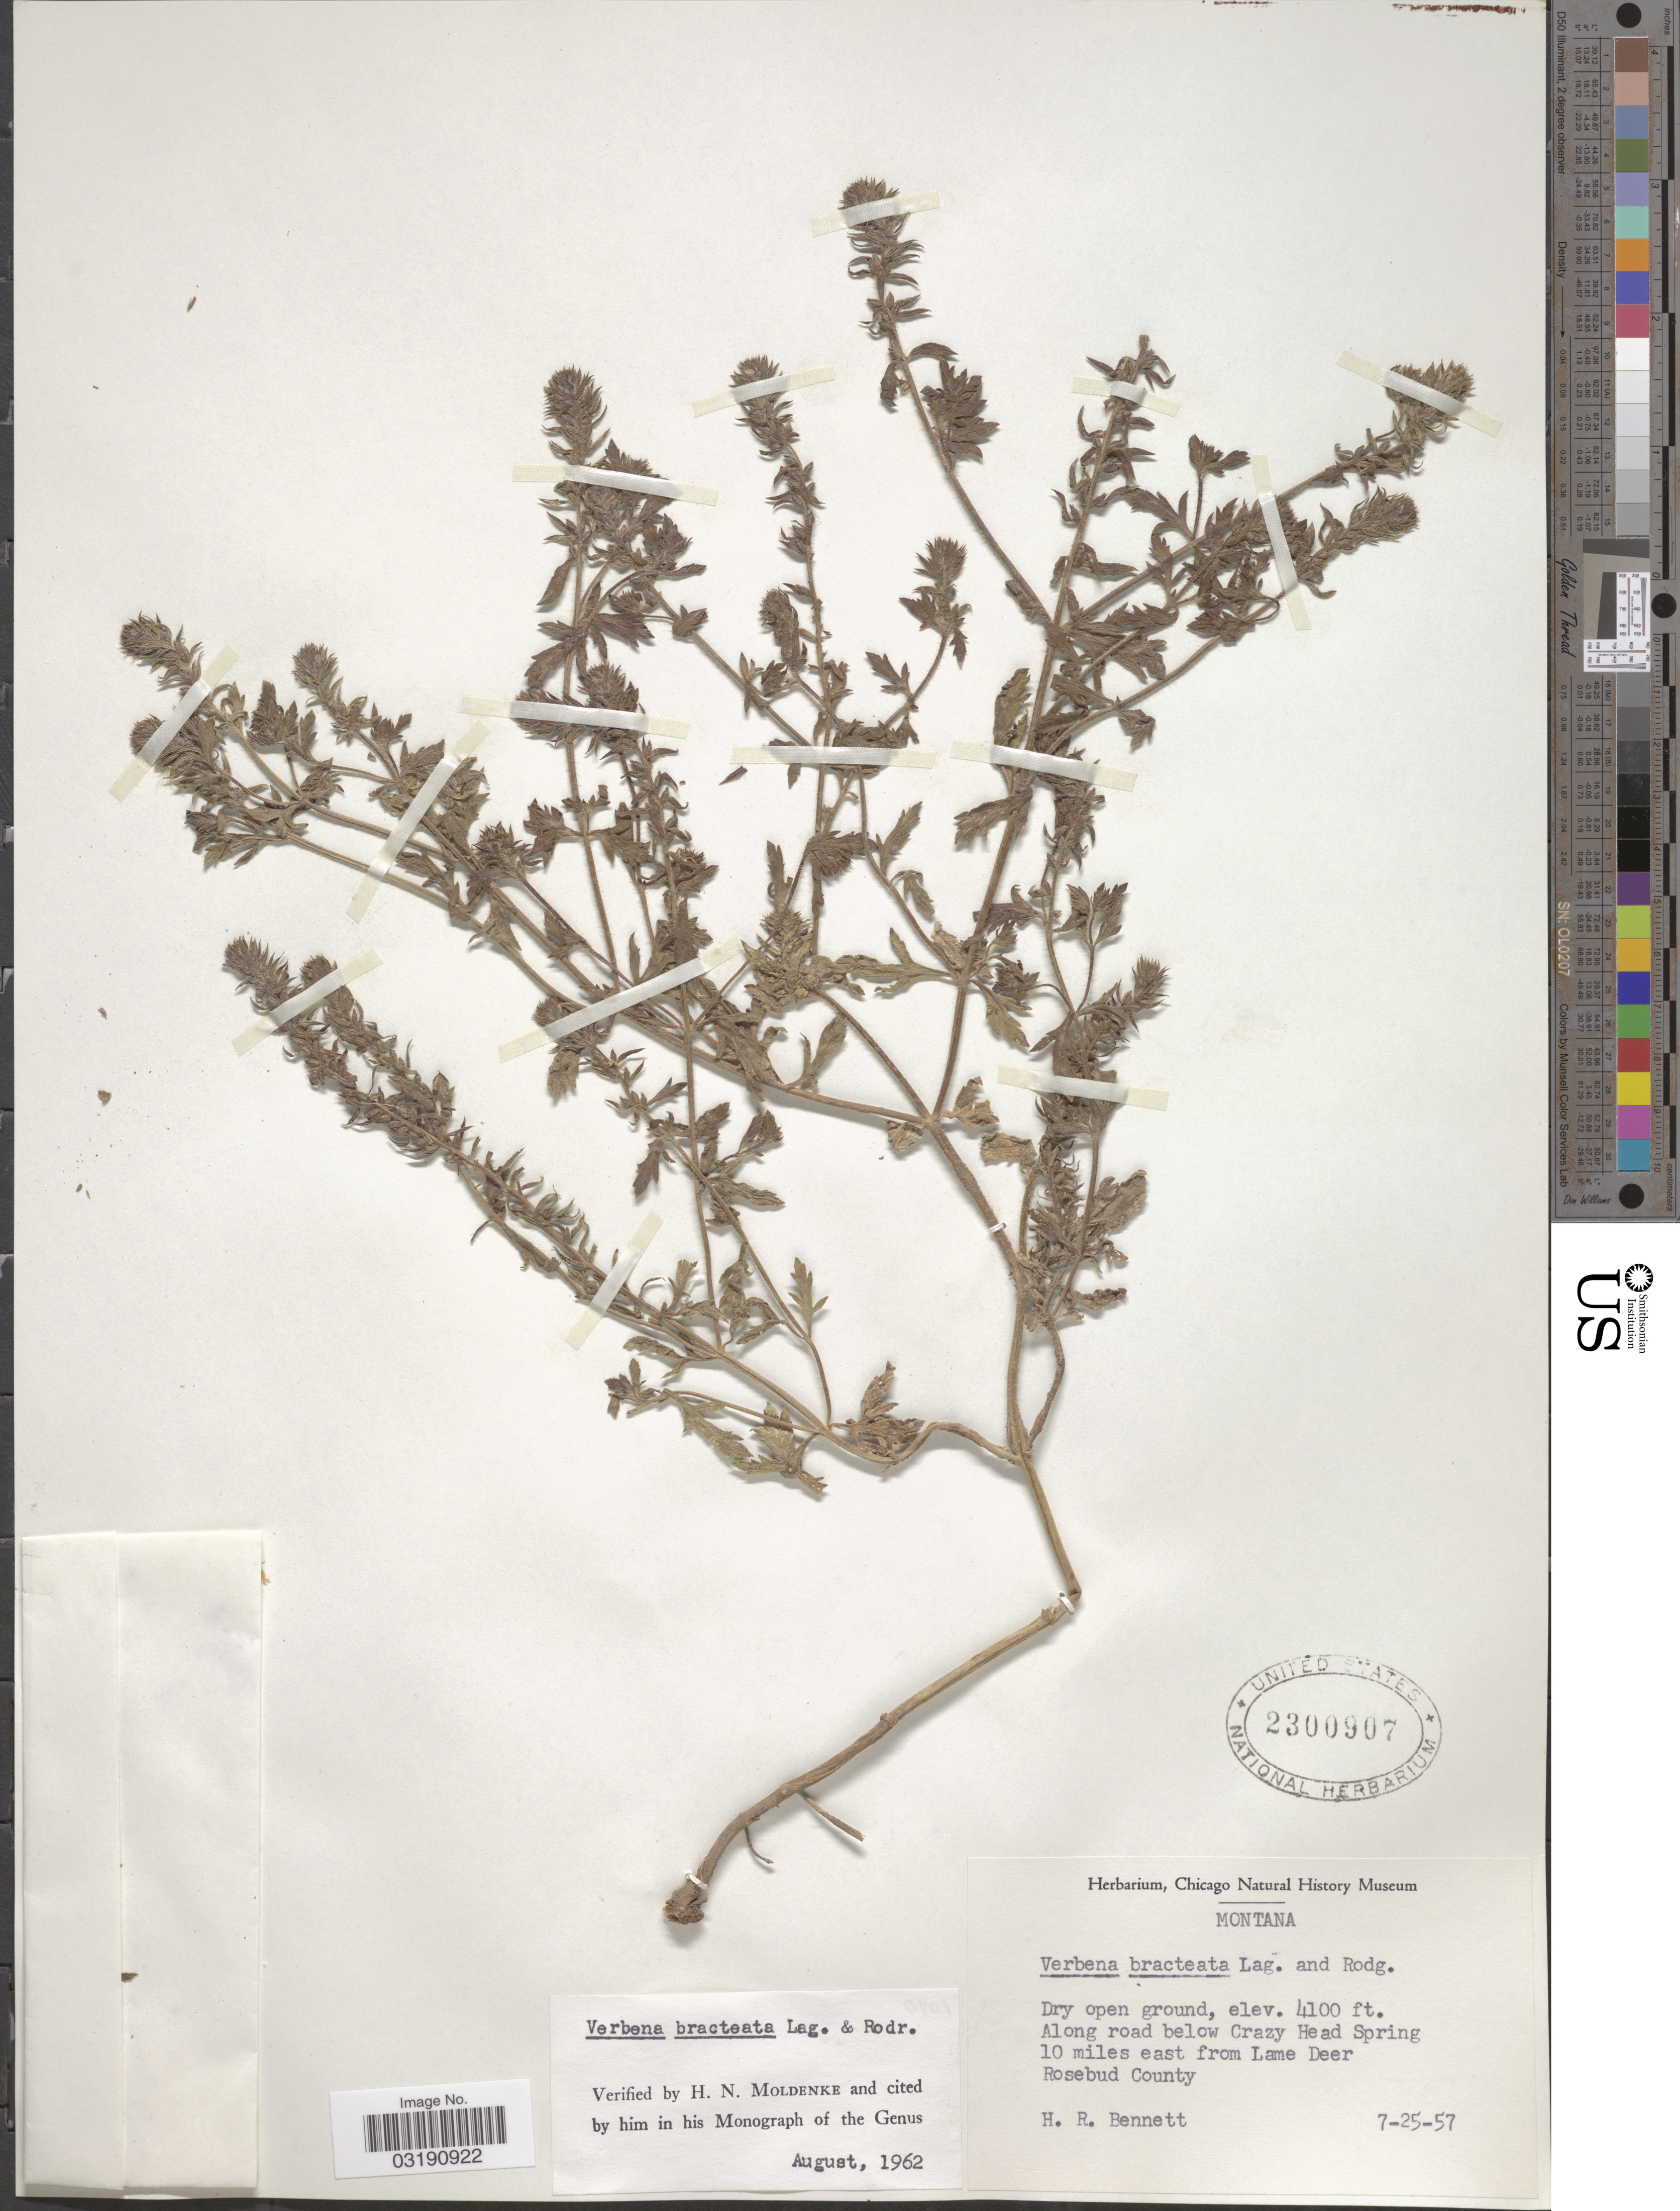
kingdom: Plantae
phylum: Tracheophyta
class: Magnoliopsida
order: Lamiales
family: Verbenaceae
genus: Verbena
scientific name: Verbena bracteata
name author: Cav. ex Lag. & Rodr.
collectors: H. R. Bennett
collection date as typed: Transcribed d/m/y: 25/7/57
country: United States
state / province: Montana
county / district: Rosebud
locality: Along road below Crazy Head Spring 10 mile E from Lame Deer.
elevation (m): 1250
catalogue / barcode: US 2300907